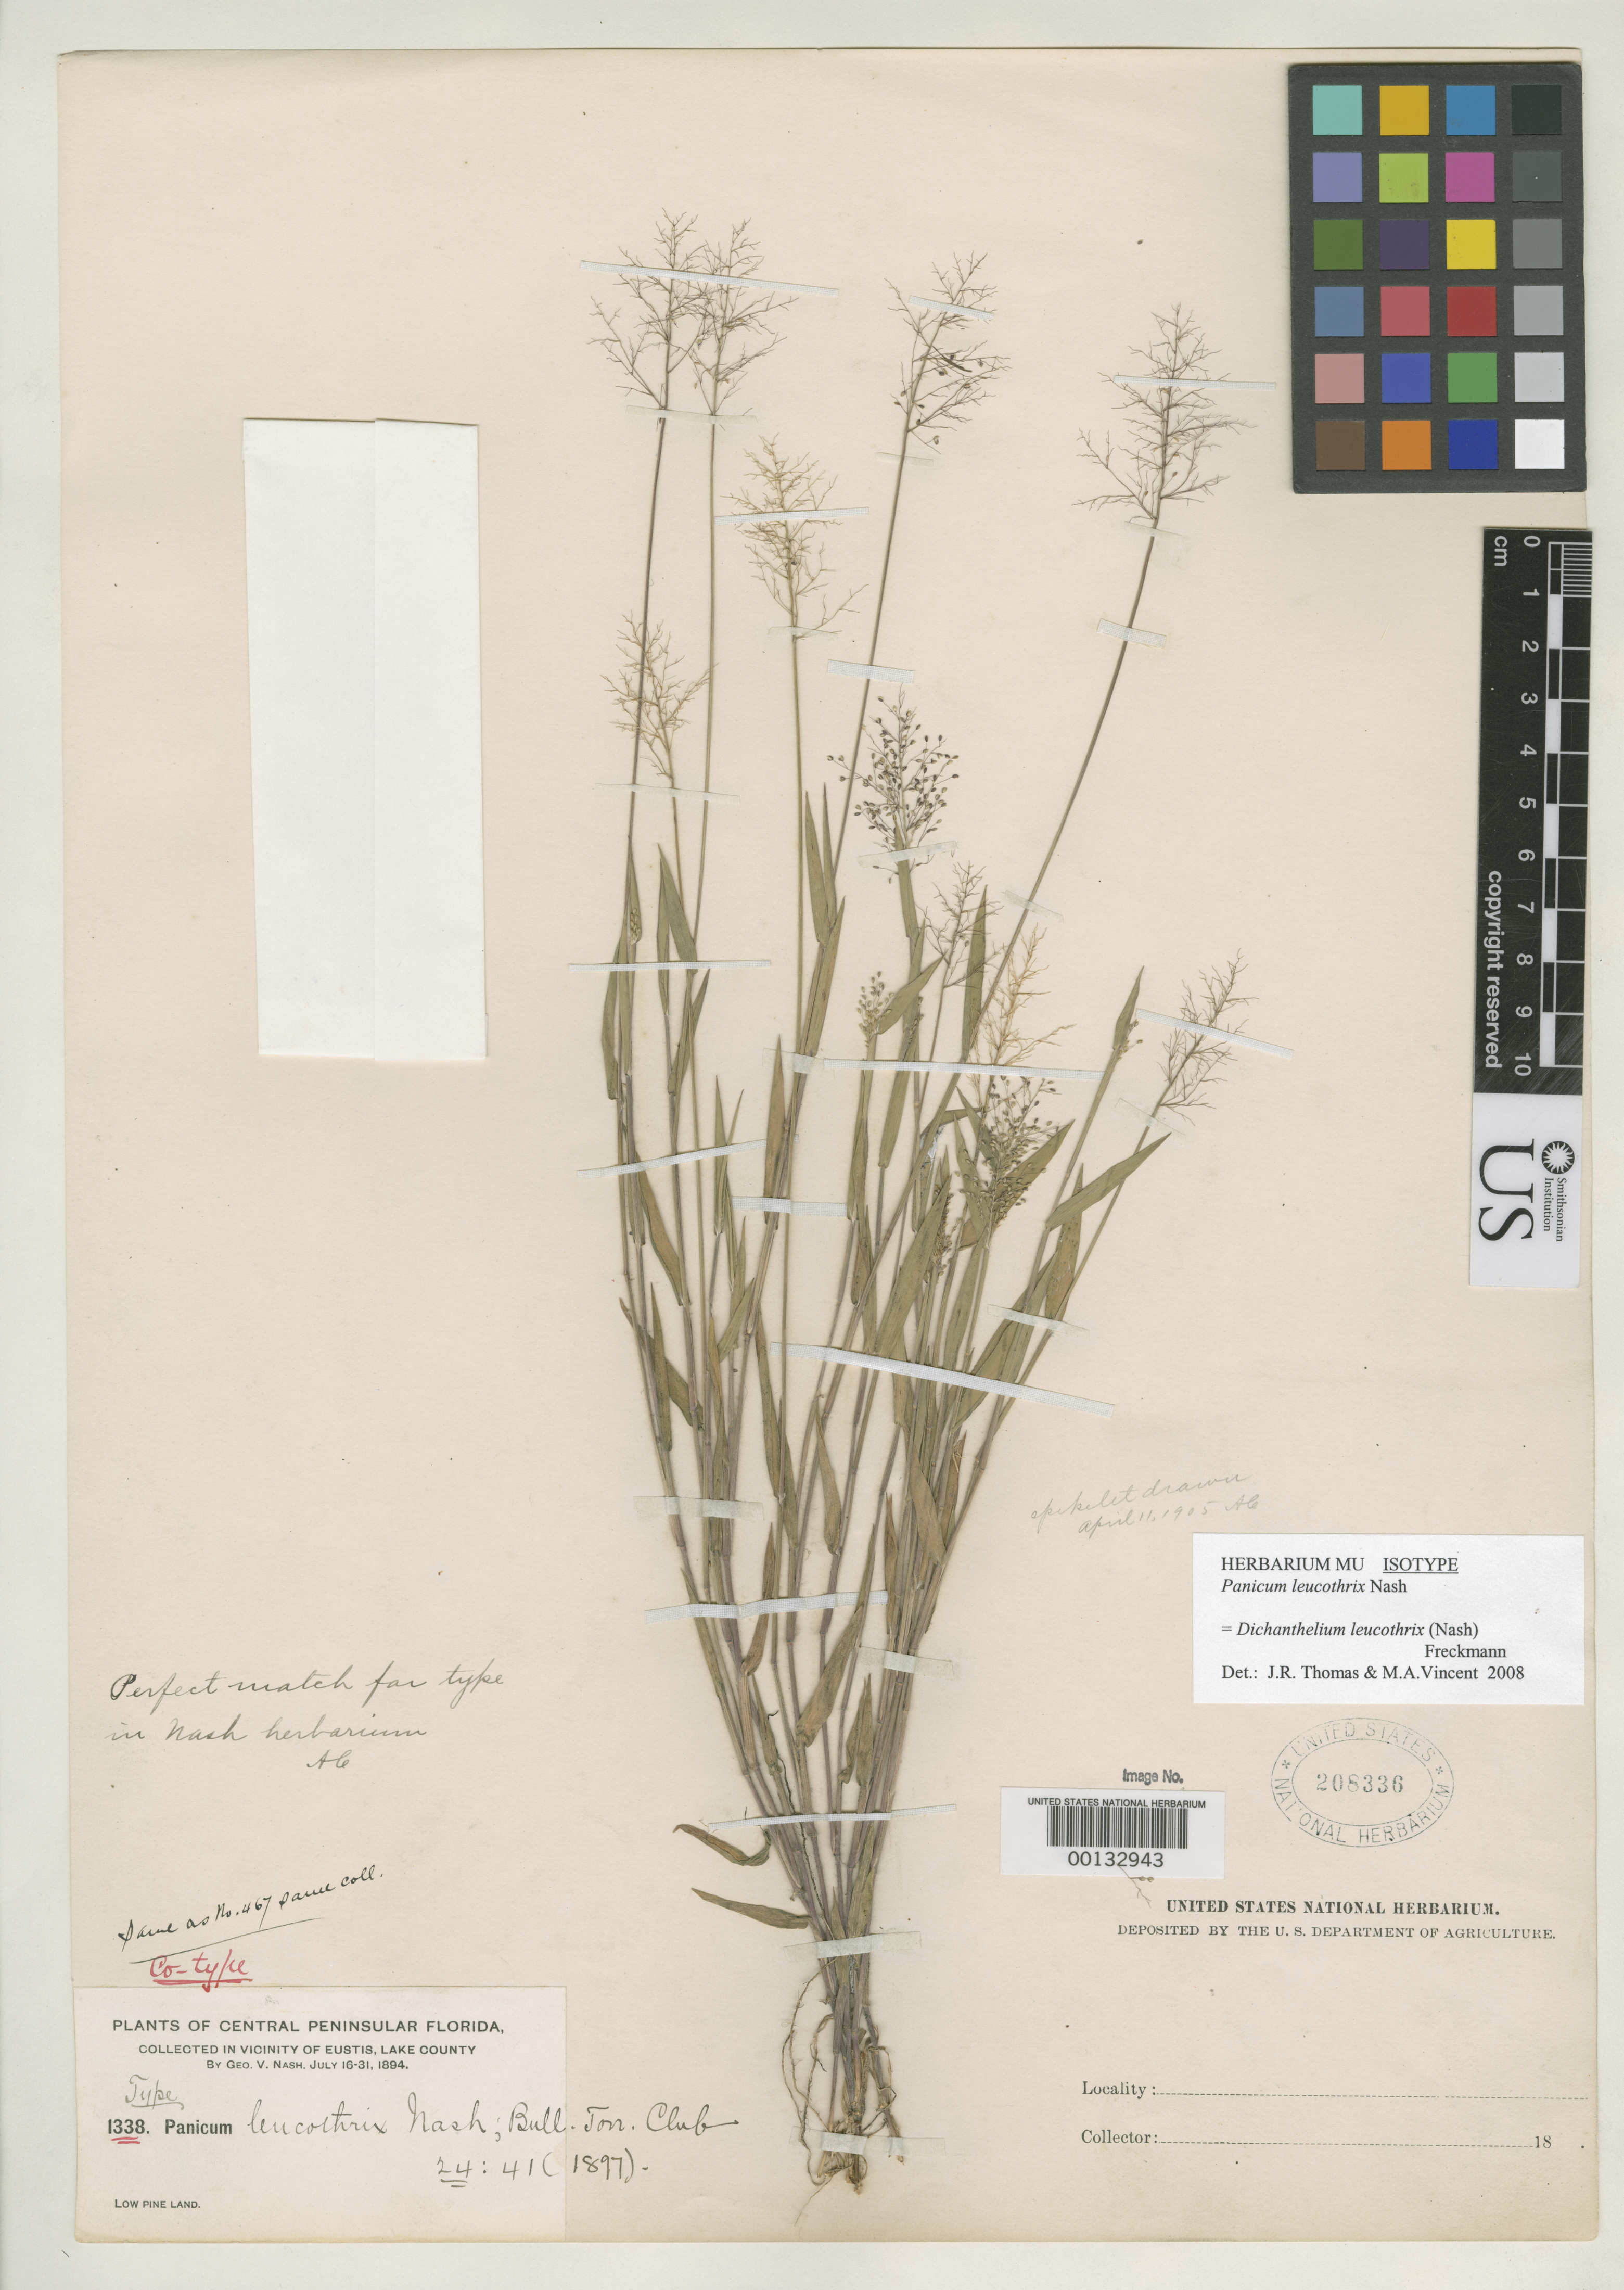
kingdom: Plantae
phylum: Tracheophyta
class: Liliopsida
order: Poales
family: Poaceae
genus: Panicum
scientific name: Panicum leucothrix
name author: Nash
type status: Isotype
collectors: G. V. Nash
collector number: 1338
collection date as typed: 16 Jul 1894 to 31 Jul 1894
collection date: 1894-07-16/1894-07-31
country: United States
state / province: Florida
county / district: Lake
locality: Near Eustis.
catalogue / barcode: US 208336